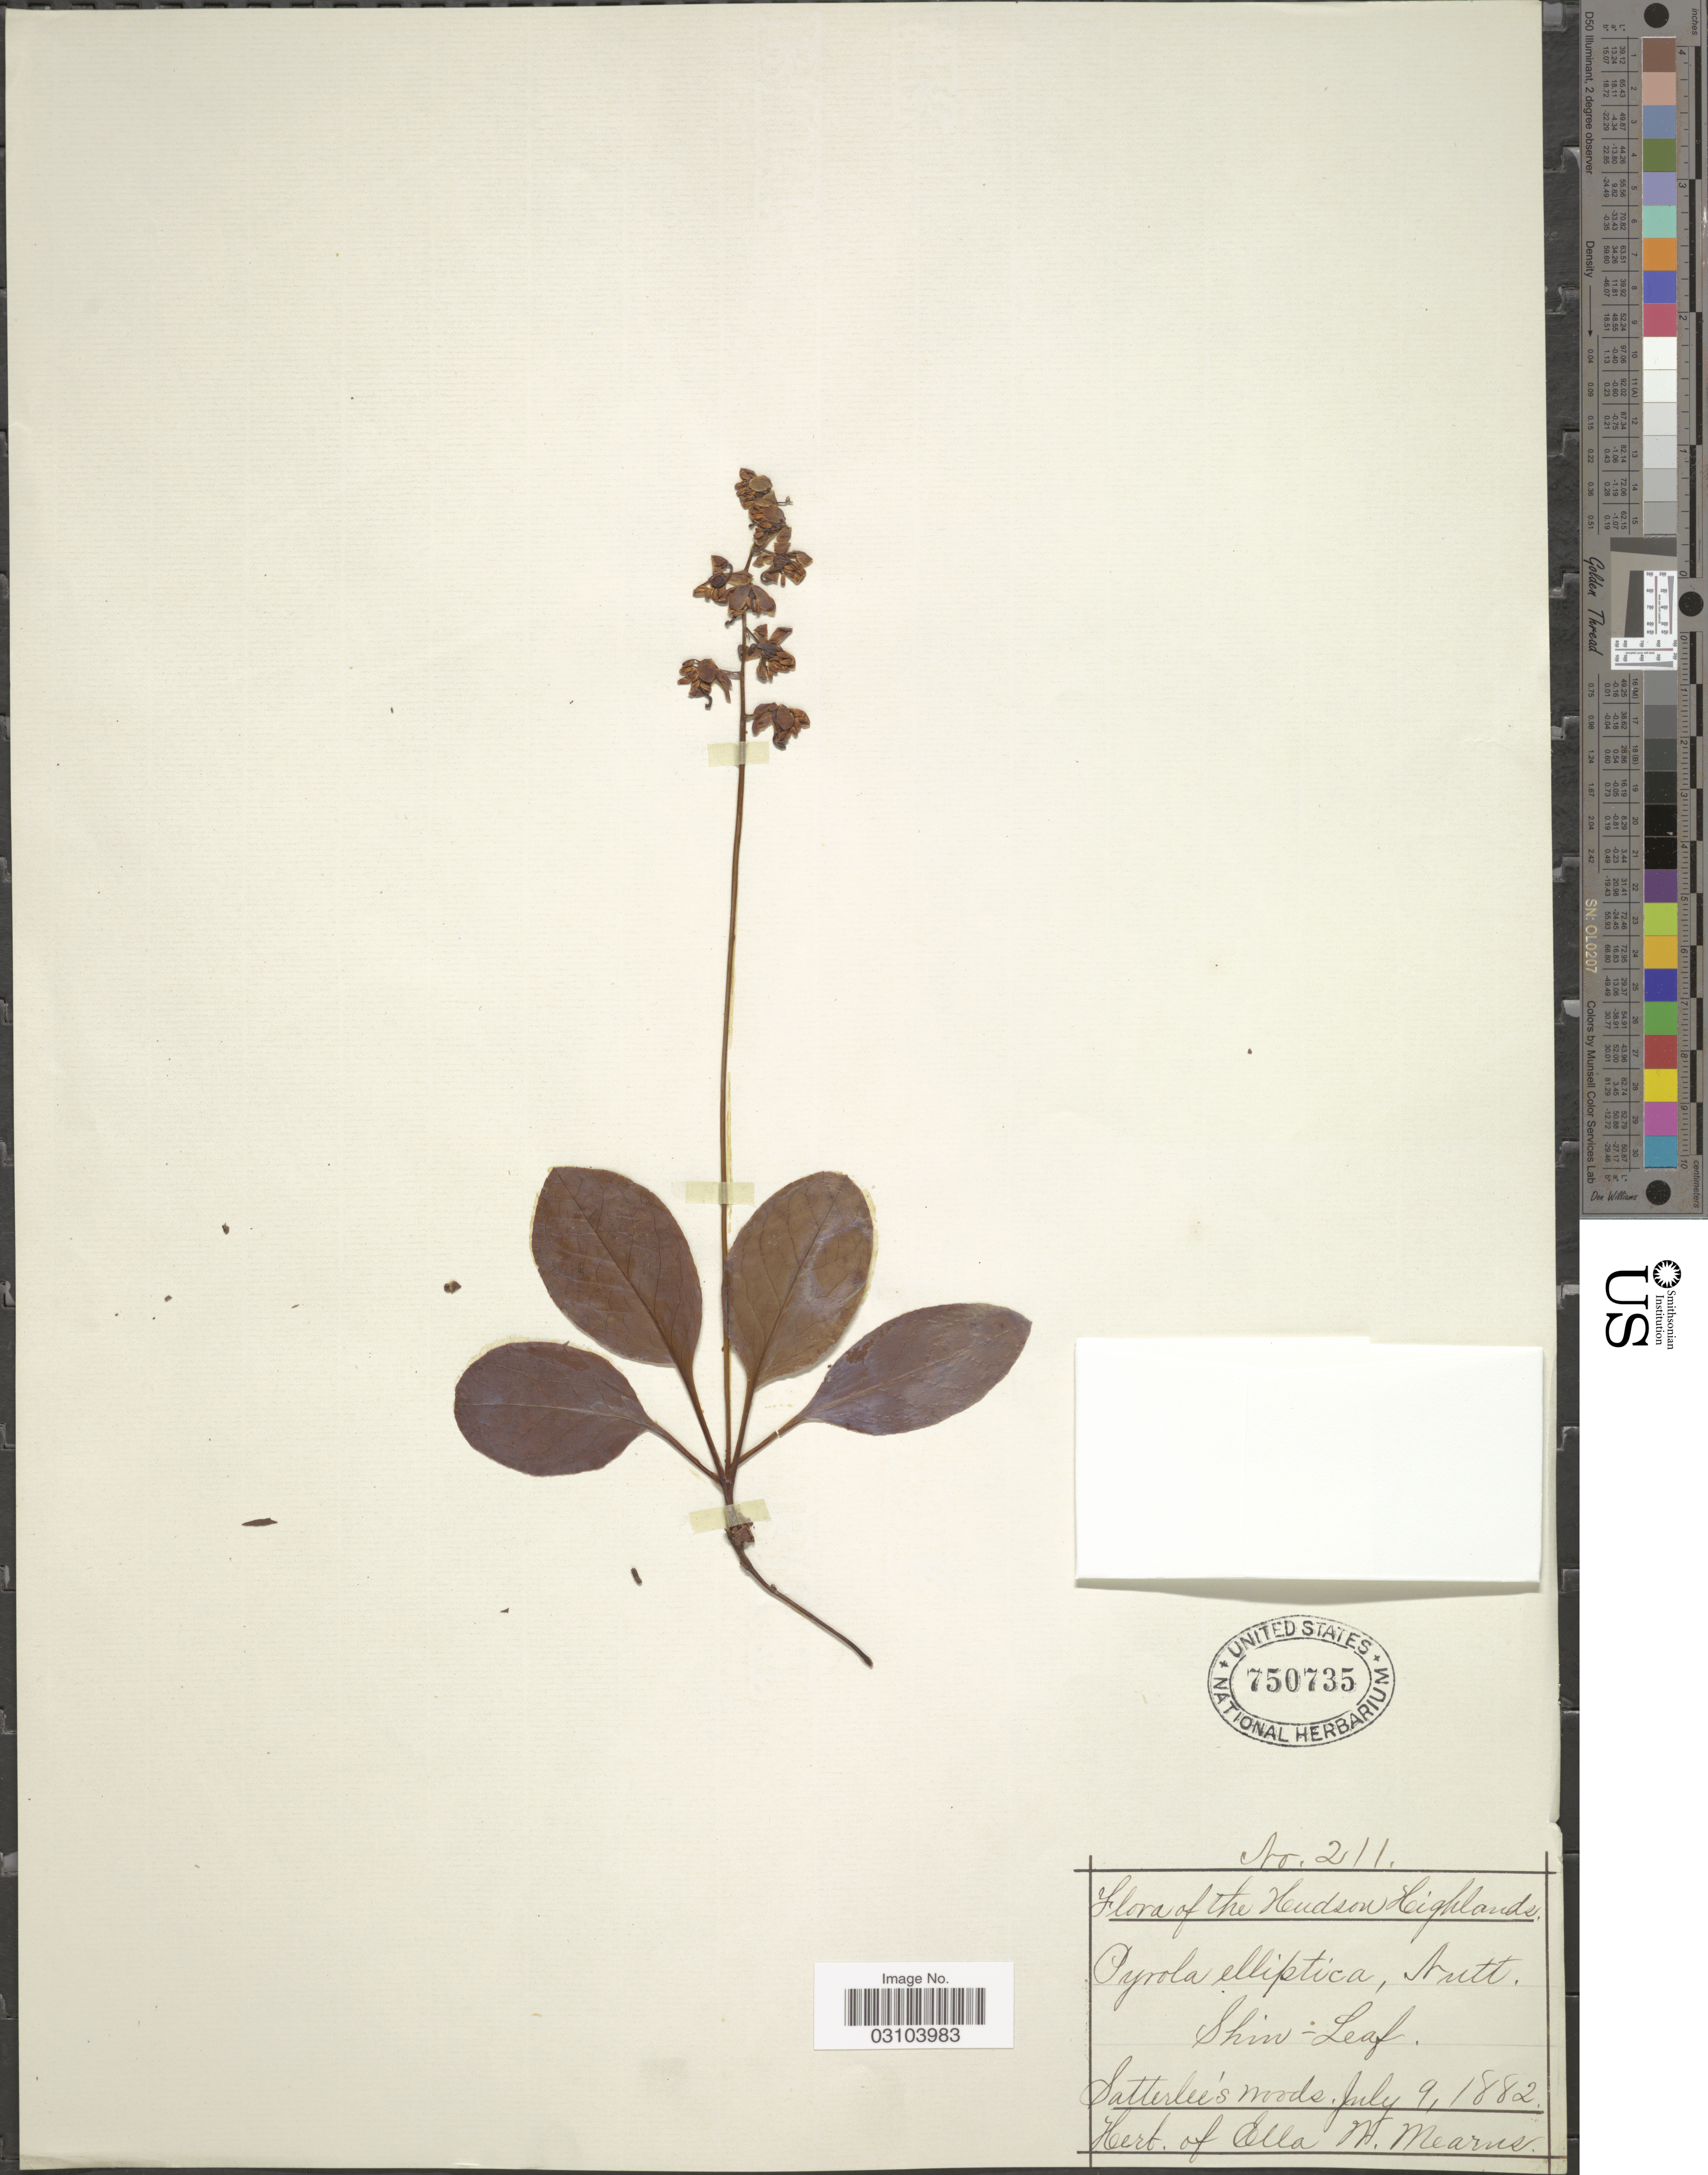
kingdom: Plantae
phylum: Tracheophyta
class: Magnoliopsida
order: Ericales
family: Ericaceae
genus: Pyrola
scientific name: Pyrola elliptica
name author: Nutt.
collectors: ex herb. Ella W. Mearns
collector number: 211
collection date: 1882-07-09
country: United States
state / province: New York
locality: The Hudson Highlands. Shin-Leaf. Satterlee's woods.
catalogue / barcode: US 750735